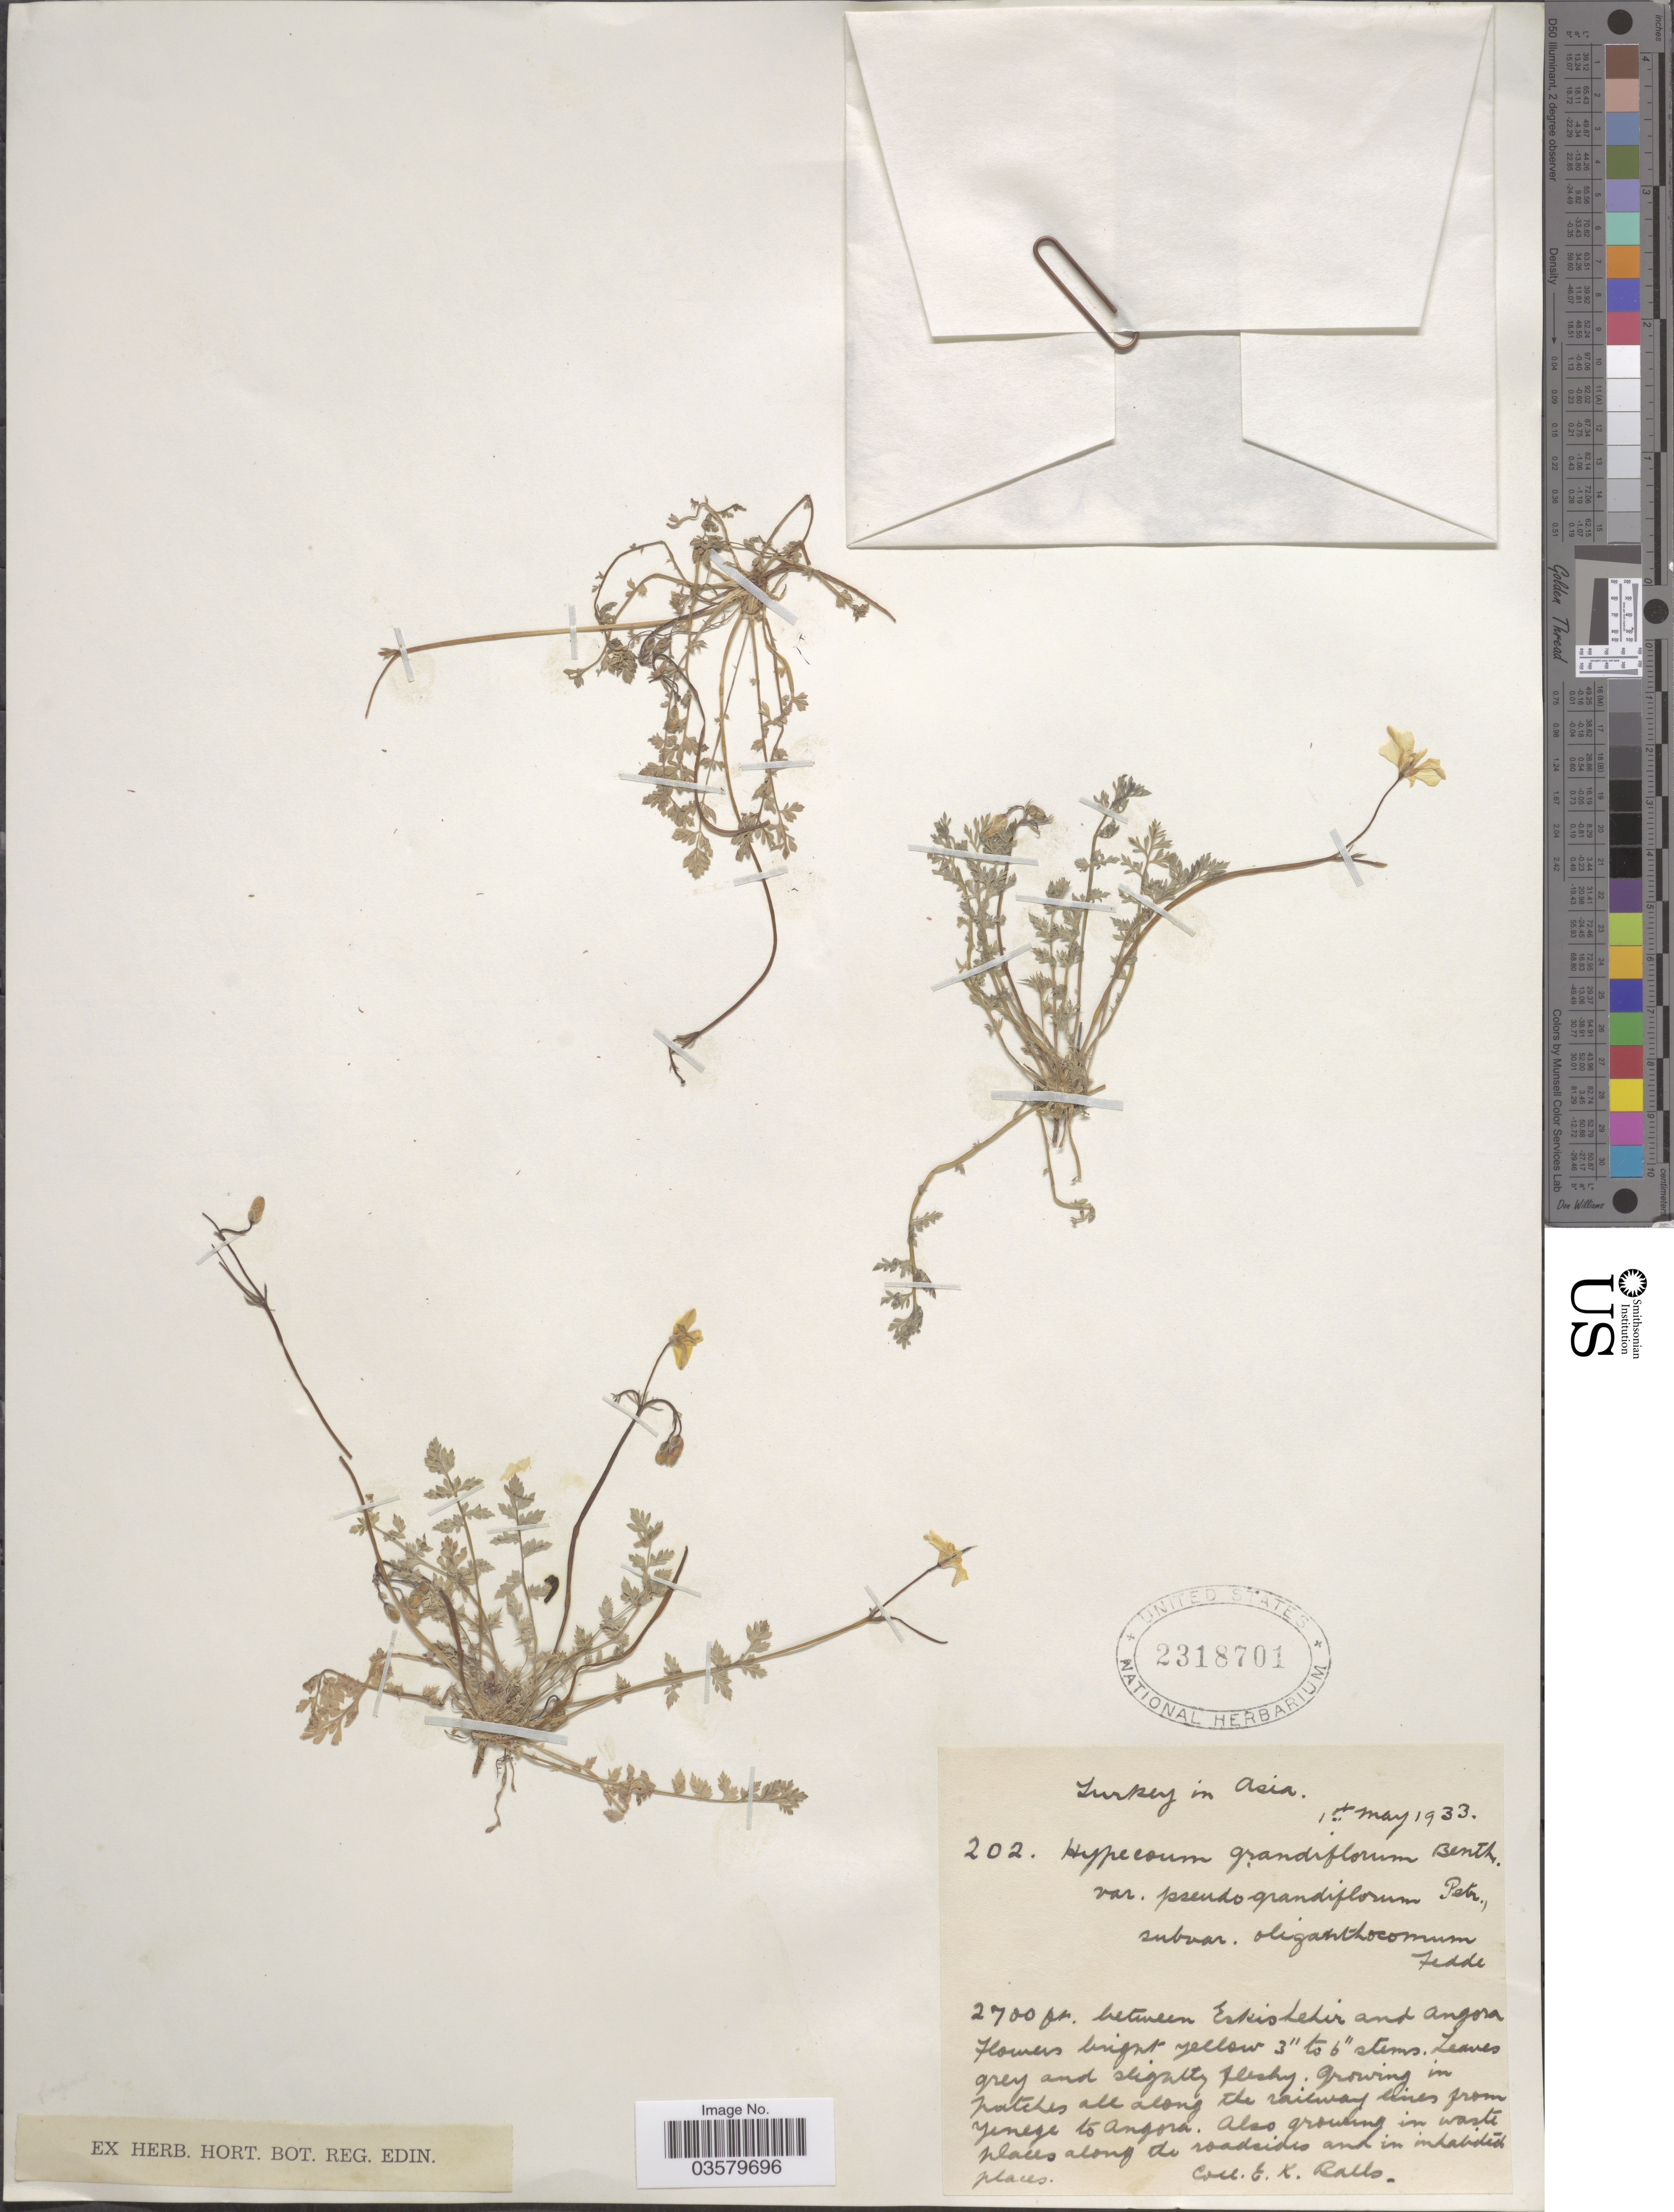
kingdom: Plantae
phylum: Tracheophyta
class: Magnoliopsida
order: Ranunculales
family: Papaveraceae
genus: Hypecoum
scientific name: Hypecoum grandiflorum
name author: Benth.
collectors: E. K. Balls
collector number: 202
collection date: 1933-05-01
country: Turkey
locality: Turkey in Asia. Between Eskishehir and Angor. Patches all along the railway lines from Yenege [interpreted] to Angora.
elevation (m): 823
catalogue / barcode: US 2318701